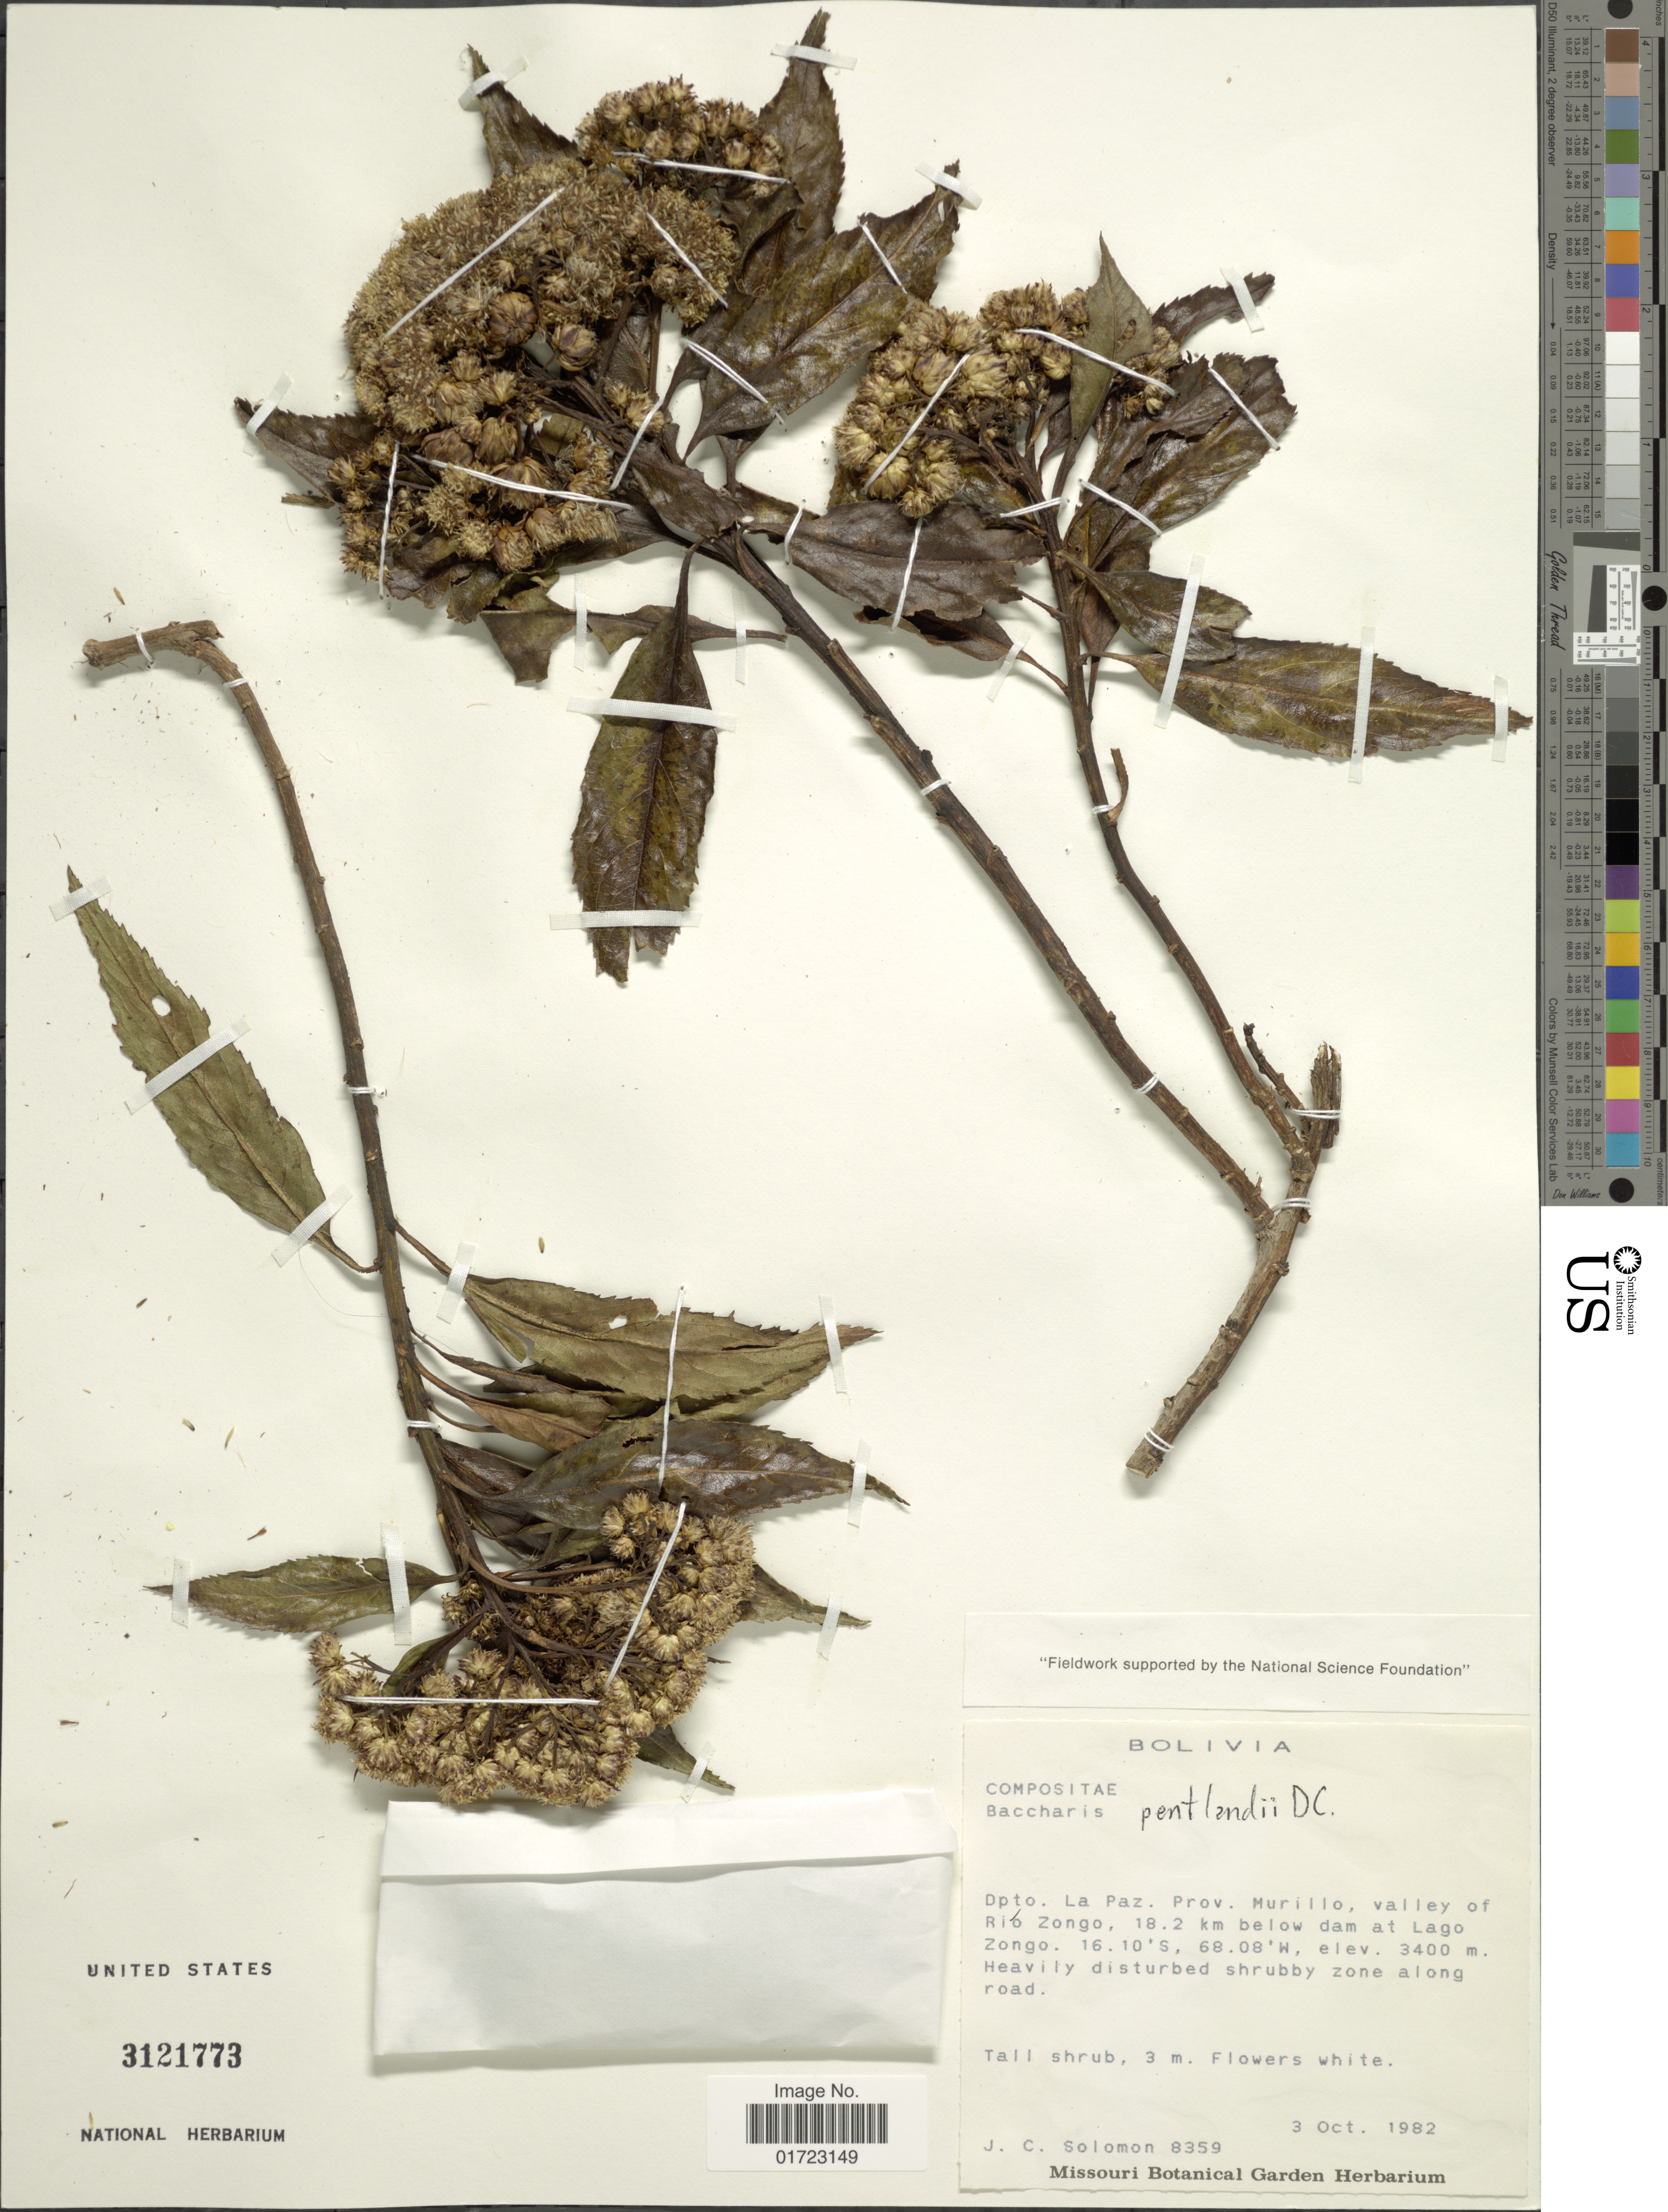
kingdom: Plantae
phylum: Tracheophyta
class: Magnoliopsida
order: Asterales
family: Asteraceae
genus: Baccharis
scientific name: Baccharis pentlandii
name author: DC.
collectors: J. C. Solomon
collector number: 8359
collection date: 1982-10-03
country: Bolivia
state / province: La Paz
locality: Prov. Murillo, valley of Rio Zongo 18.2 km below dam at Lago Zongo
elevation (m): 3400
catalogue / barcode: US 3121773